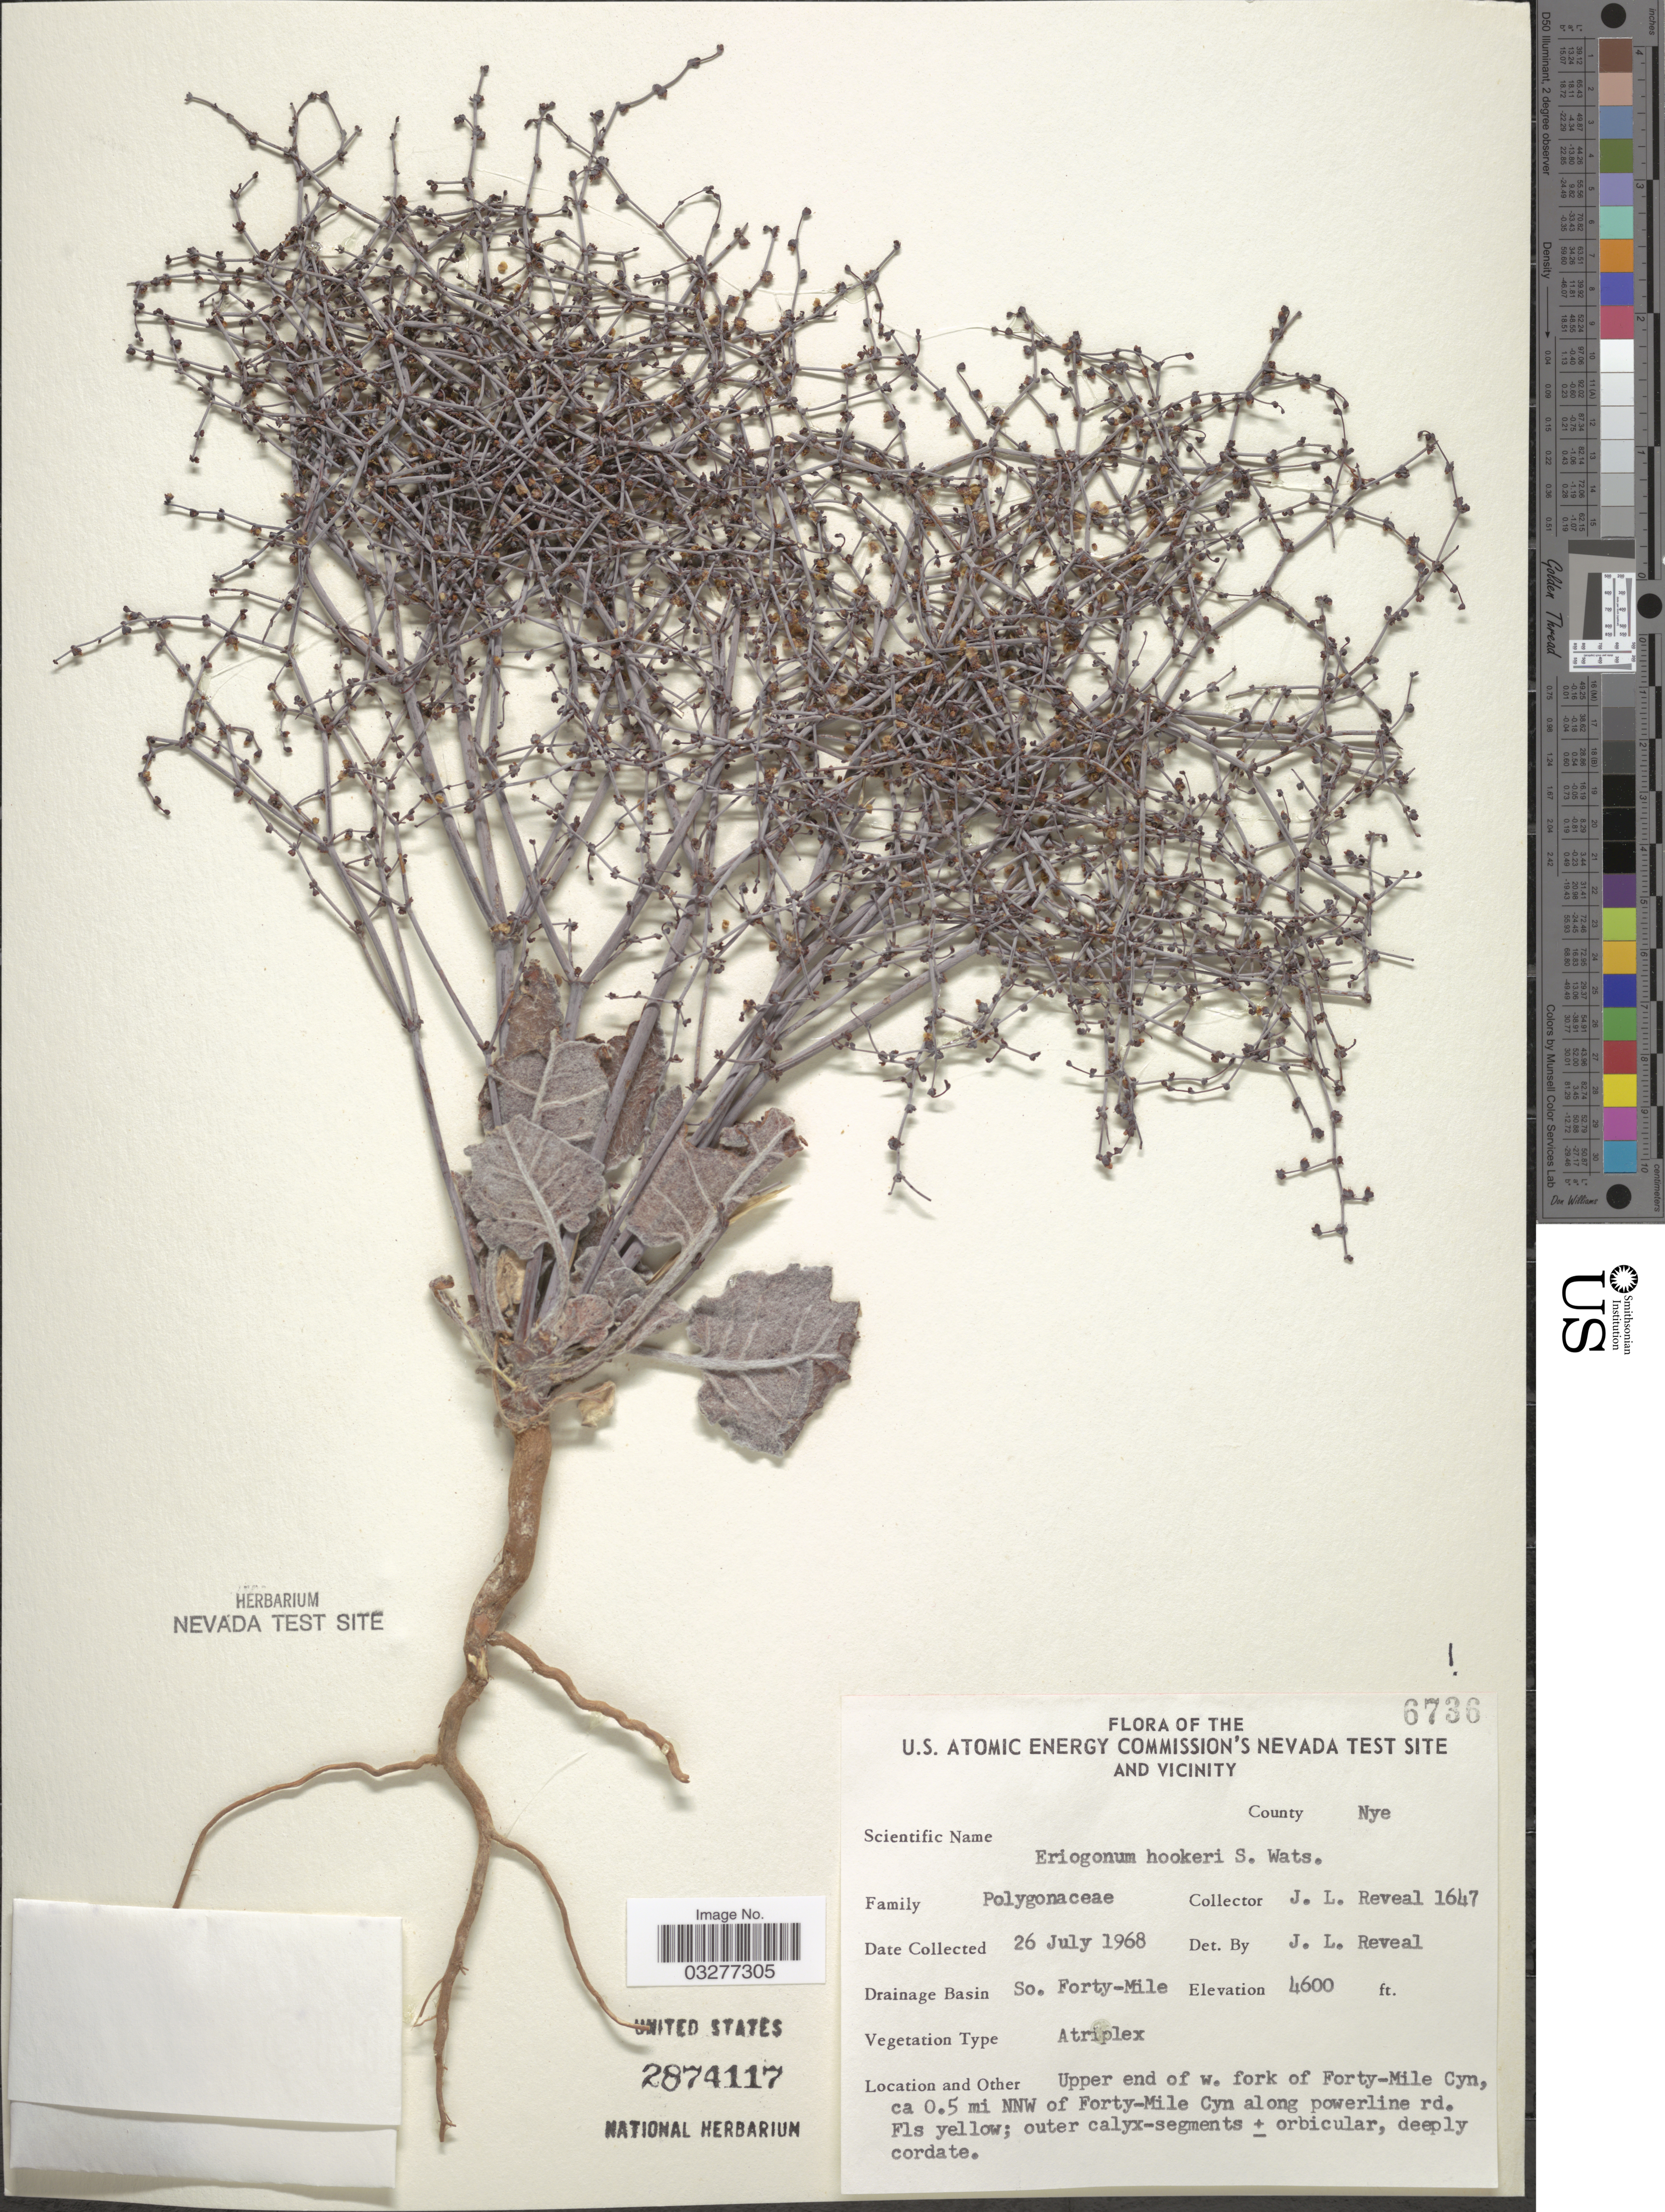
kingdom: Plantae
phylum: Tracheophyta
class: Magnoliopsida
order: Caryophyllales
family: Polygonaceae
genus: Eriogonum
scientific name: Eriogonum hookeri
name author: S. Watson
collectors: J. L. Reveal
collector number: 1647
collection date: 1968-07-26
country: United States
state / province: Nevada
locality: U. S. Atomic Energy Commission's Nevada Test Site and Vicinity. County Nye. Drainage Basin So. Forty-Mile. Uppern end of w. fork of Forty-Mile Cyn, ca 0.5 mi NNW of Forty-Mile Cyn along powerline rd.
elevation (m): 1402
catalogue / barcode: US 2874117